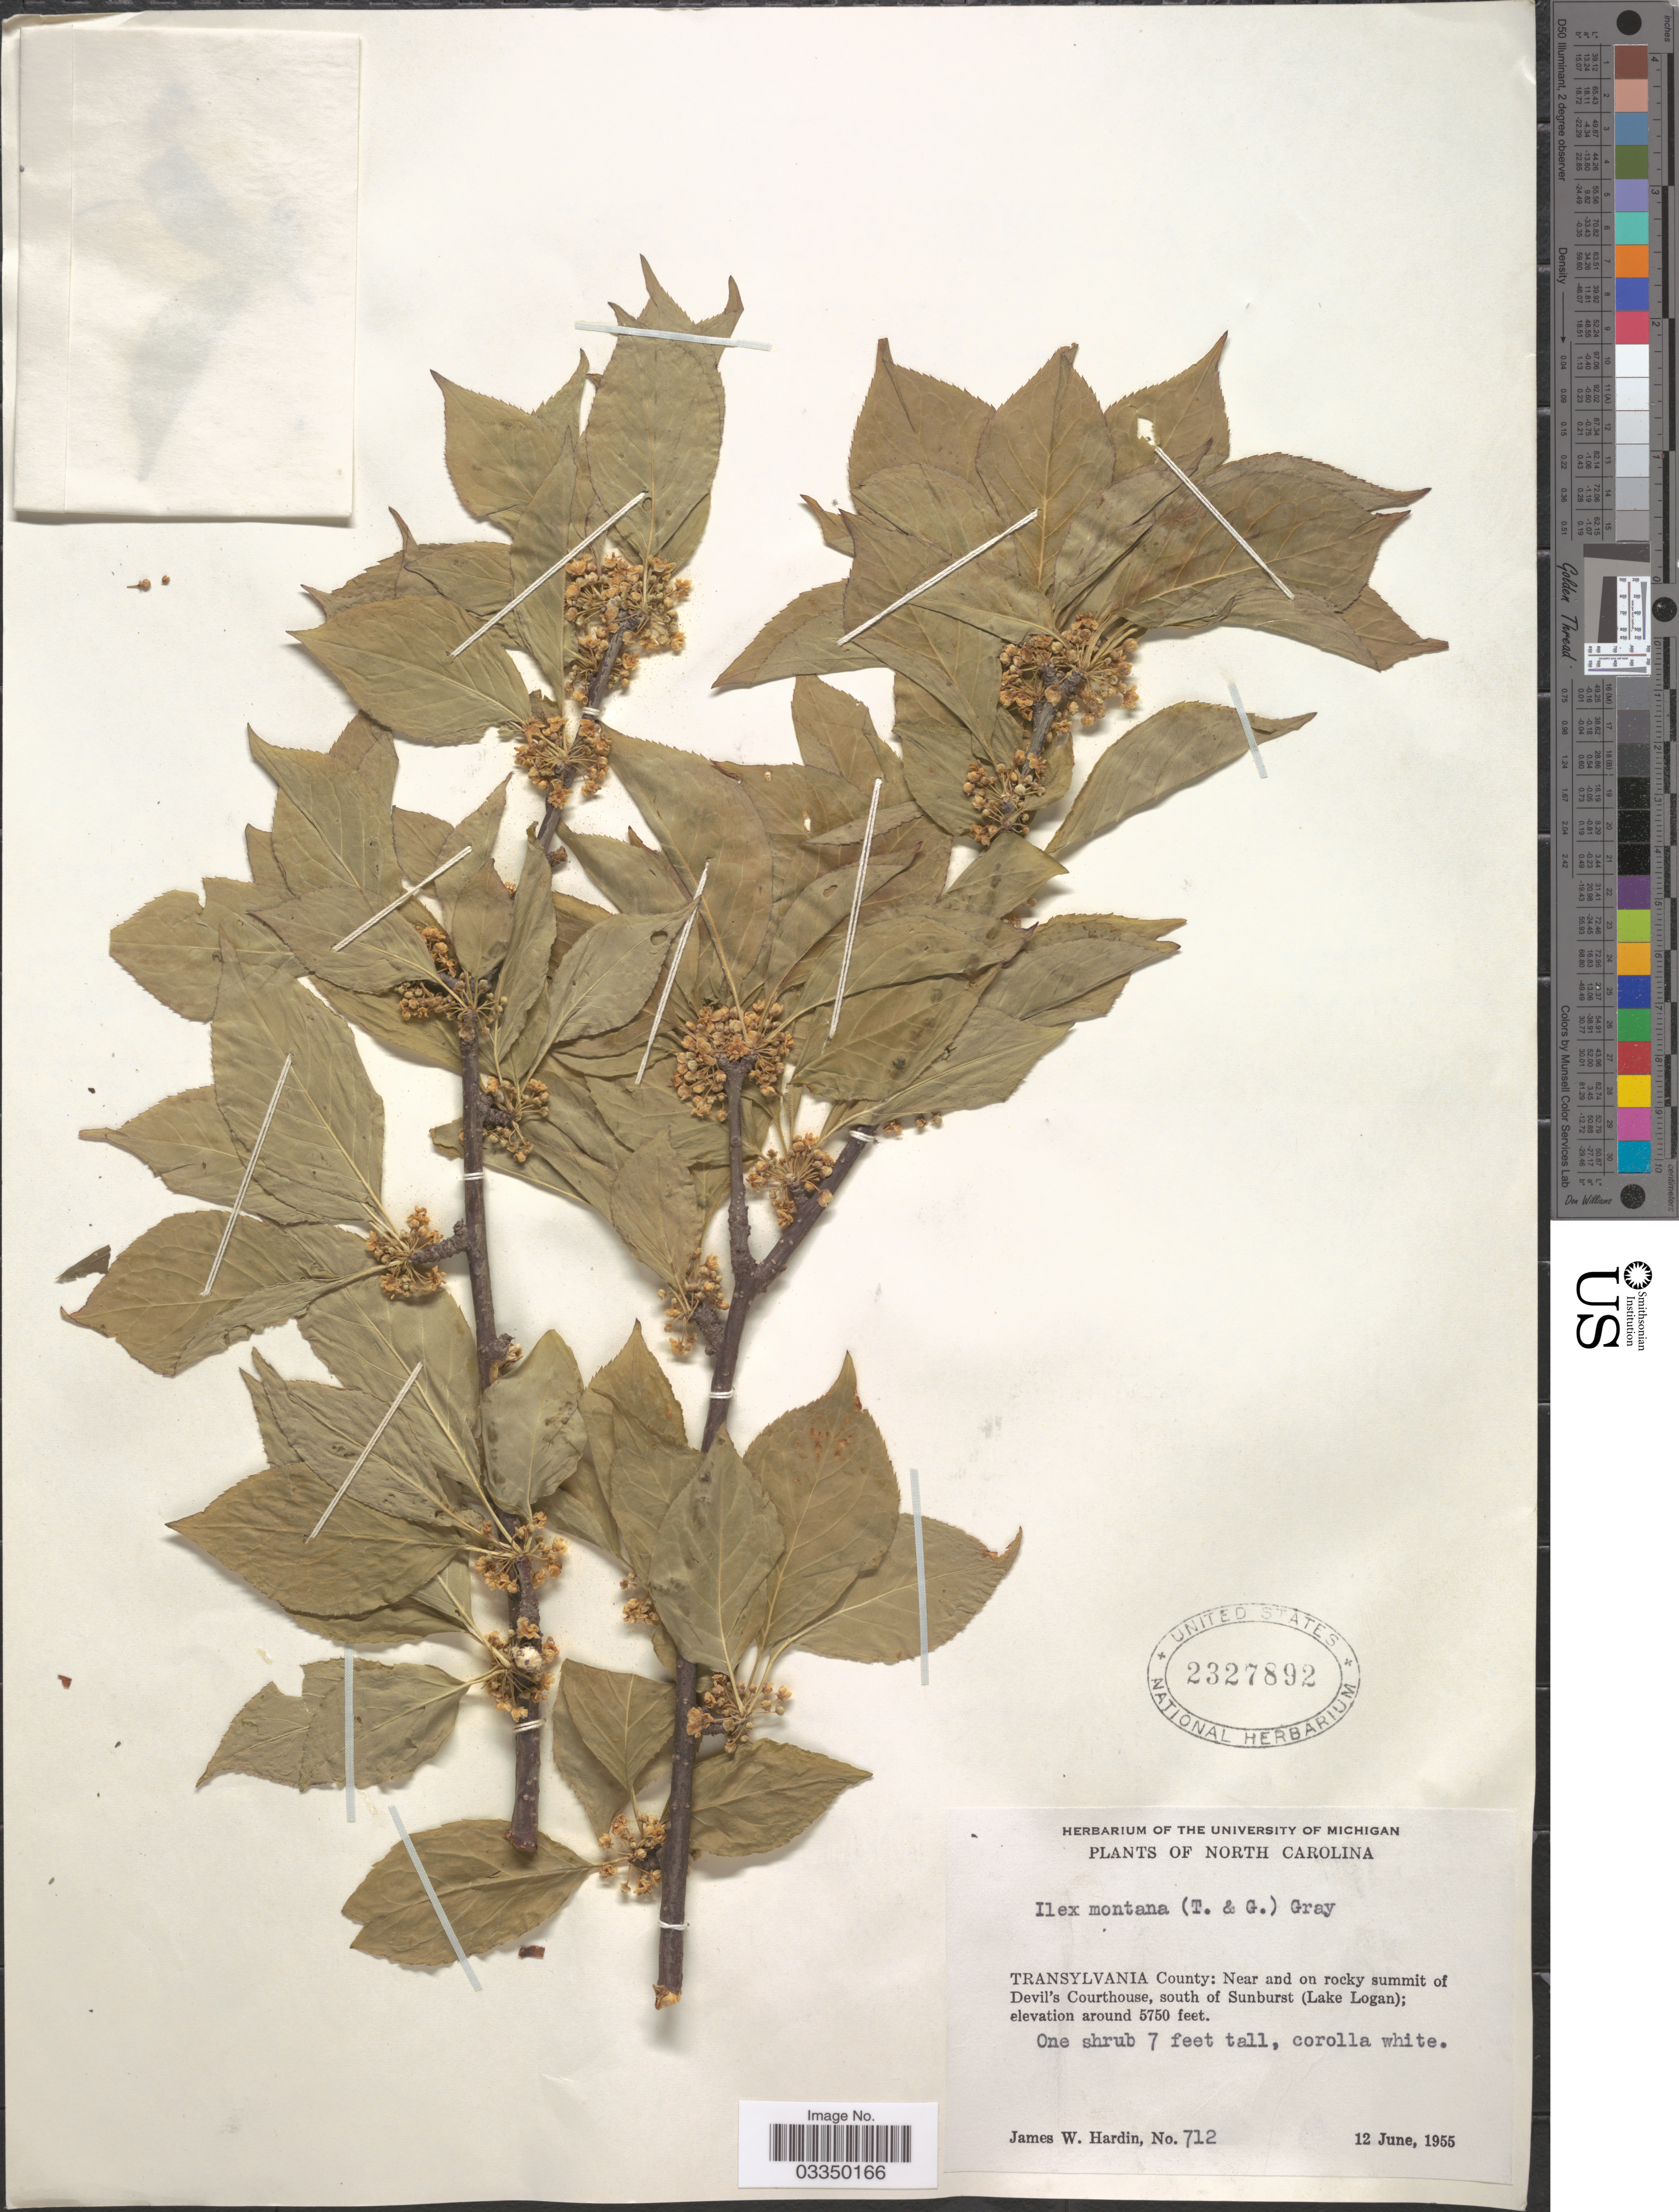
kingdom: Plantae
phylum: Tracheophyta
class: Magnoliopsida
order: Aquifoliales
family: Aquifoliaceae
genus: Ilex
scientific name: Ilex montana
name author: Torr. & A. Gray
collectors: J. W. Hardin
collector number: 712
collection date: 1955-06-12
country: United States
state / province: North Carolina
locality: Transylvania County: Near and on rocky summit of Devil's Courthouse, south of Sunburst (Lake Logan).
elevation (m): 1753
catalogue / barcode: US 2327892